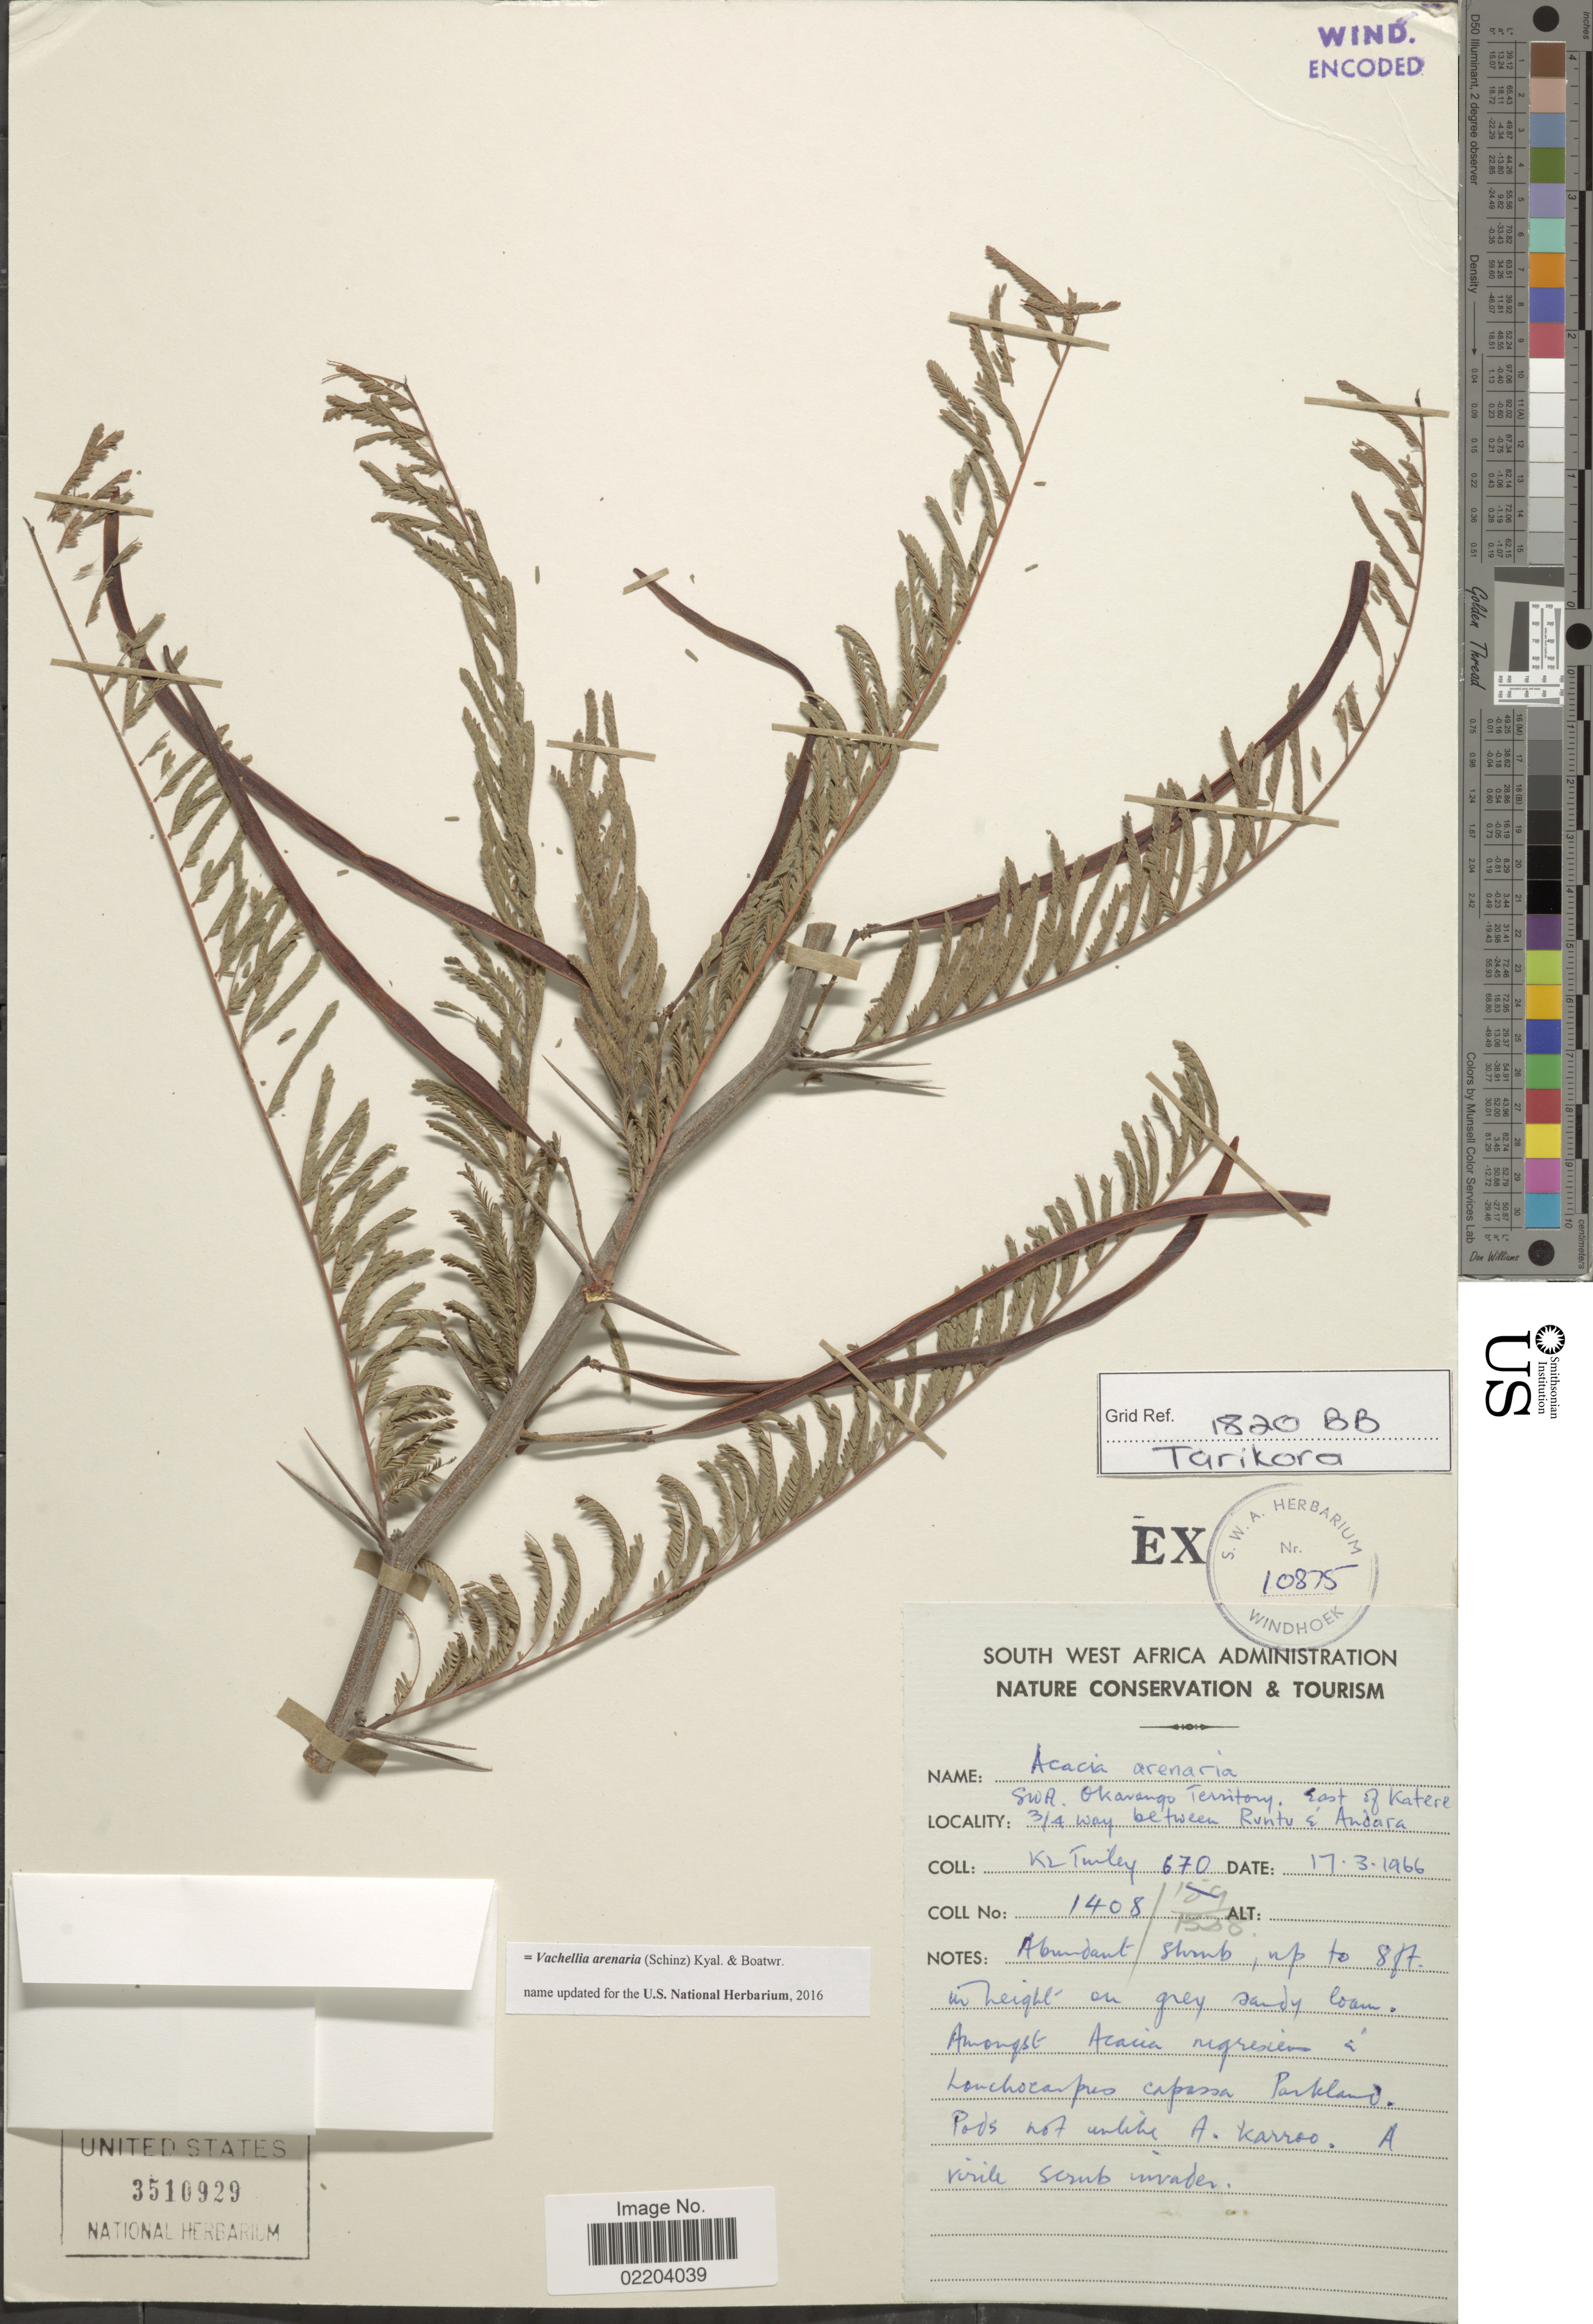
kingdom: Plantae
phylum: Tracheophyta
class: Magnoliopsida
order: Fabales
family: Fabaceae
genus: Vachellia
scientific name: Vachellia arenaria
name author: (Schinz) Kyal. & Boatwr.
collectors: K. Tinley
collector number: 670/1408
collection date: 1966-03-17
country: Botswana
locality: SWA. Okavango Territory. East of Katere 3/4 way between Runtu é Andara. [interpreted]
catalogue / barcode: US 3510929